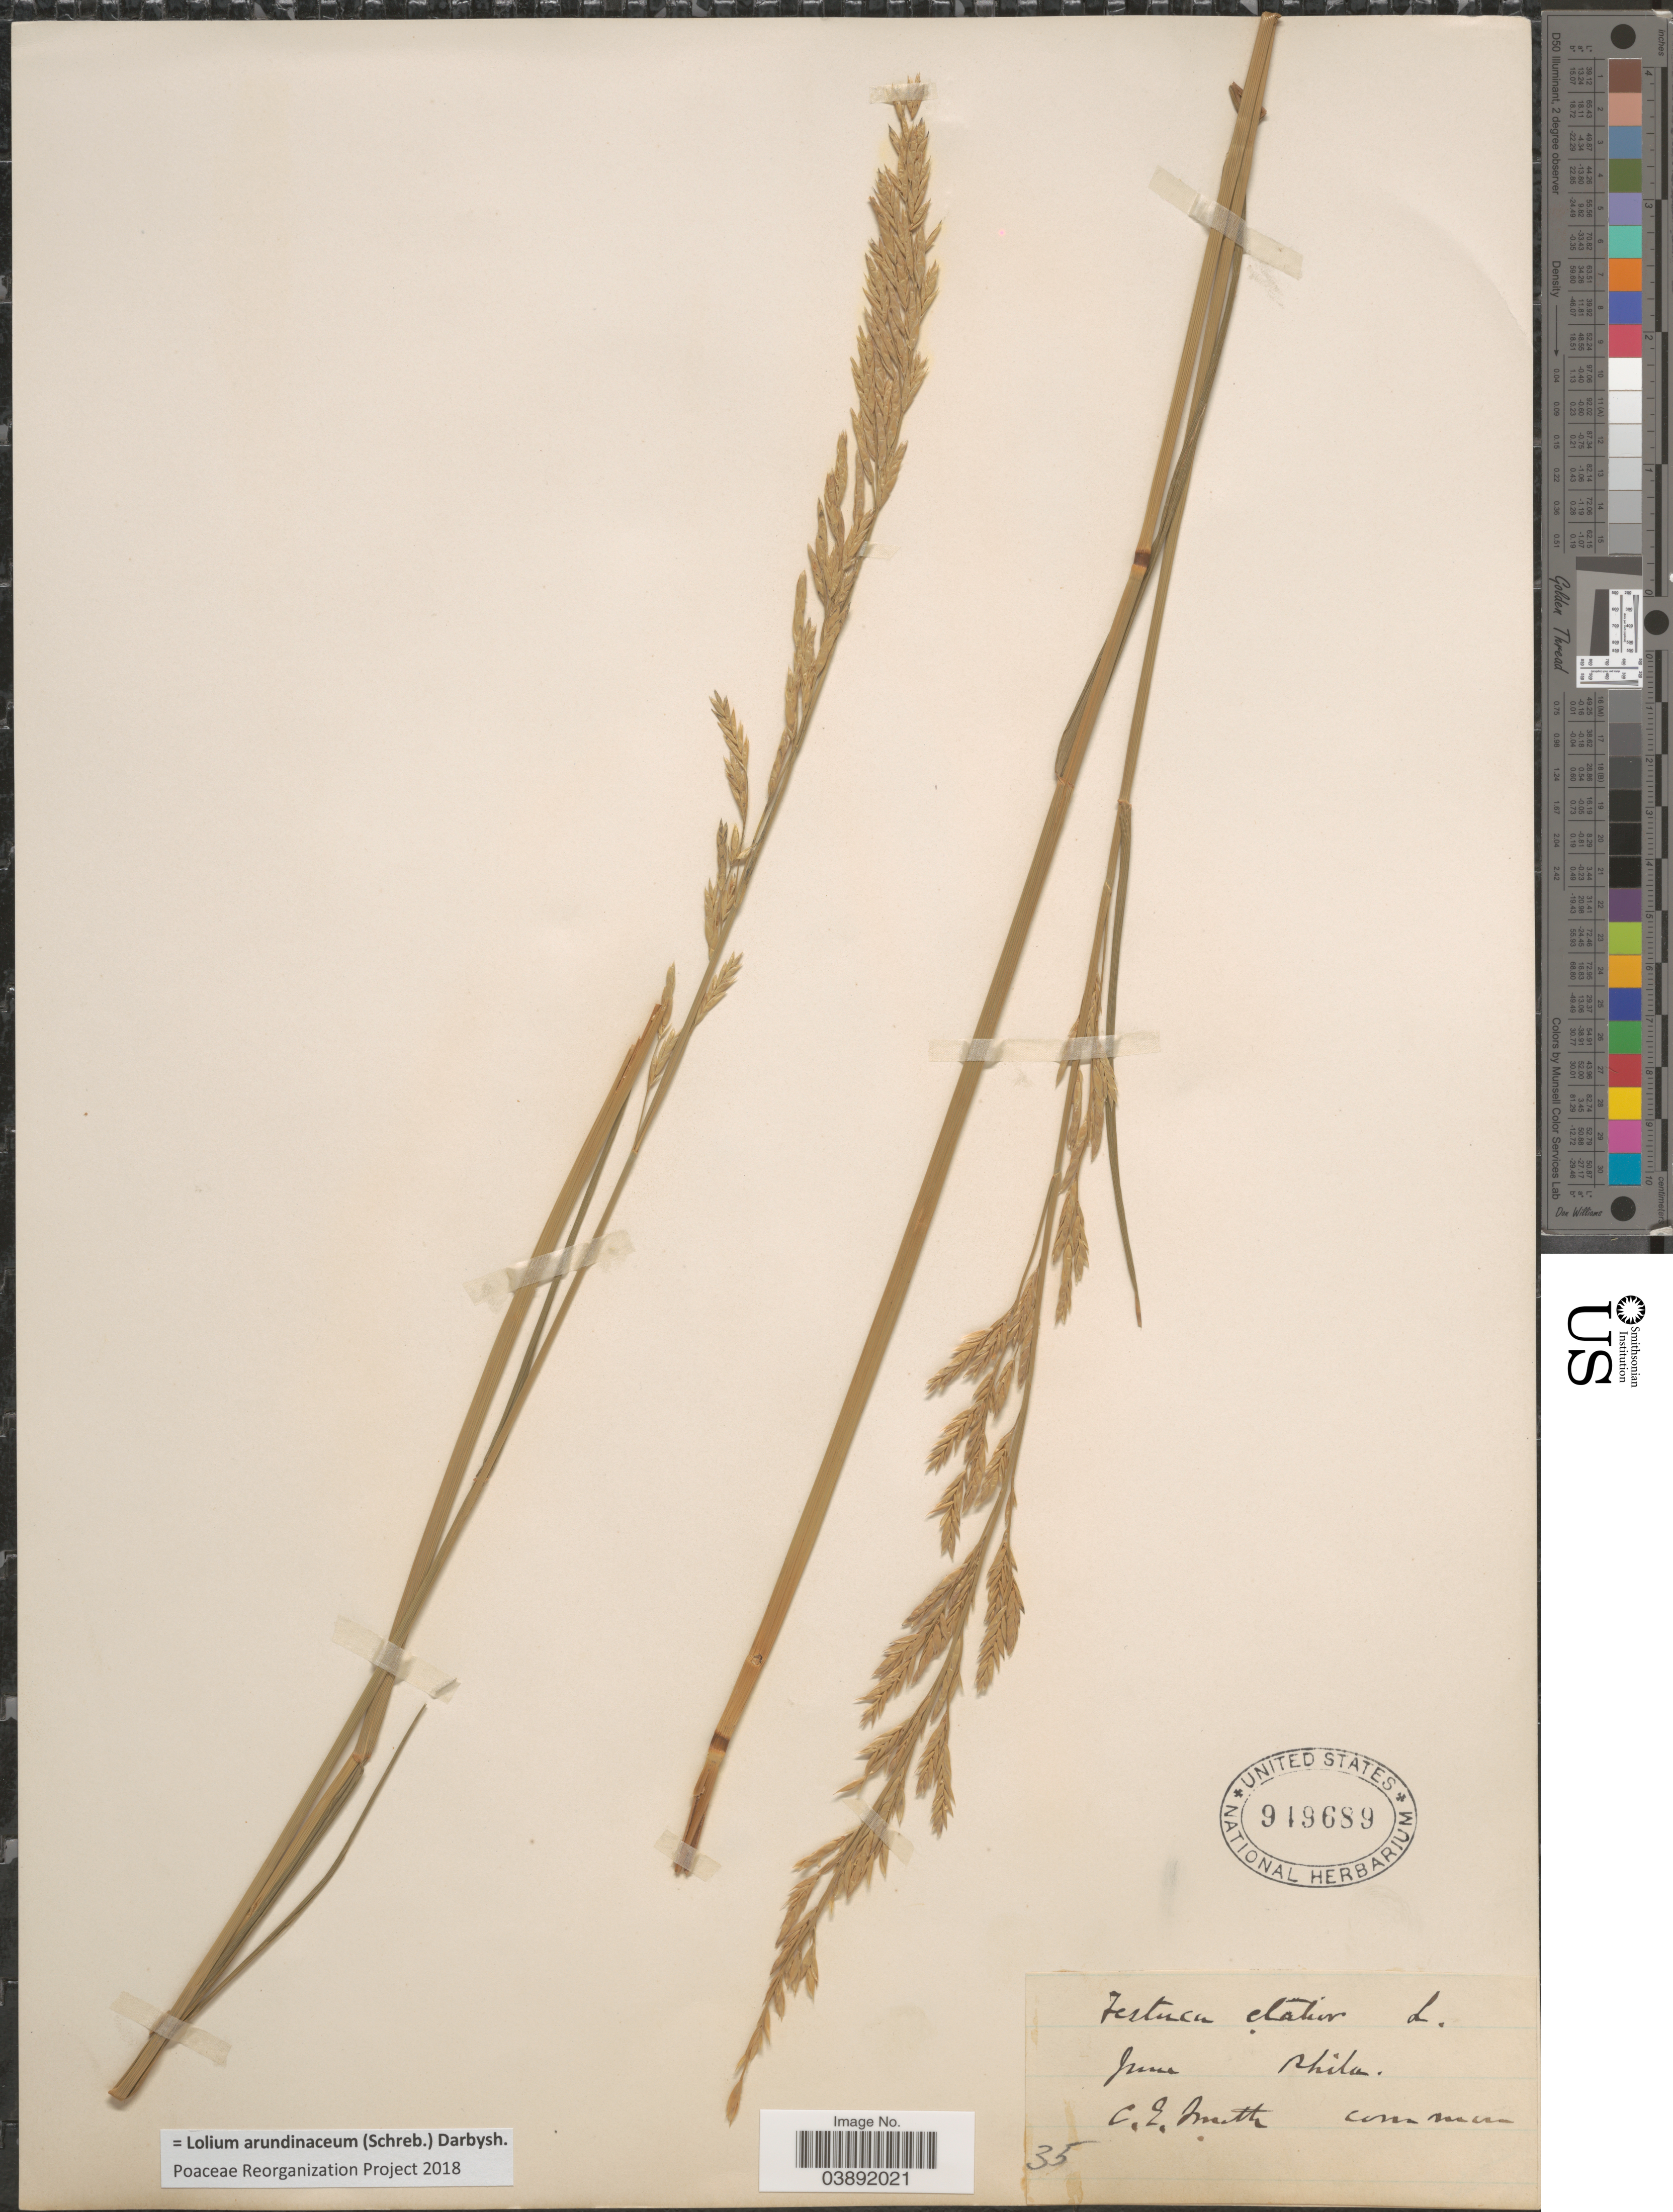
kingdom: Plantae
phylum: Tracheophyta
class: Liliopsida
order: Poales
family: Poaceae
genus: Lolium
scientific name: Lolium arundinaceum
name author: (Schreb.) Darbysh.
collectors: C. E. Smith Jr.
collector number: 35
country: United States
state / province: Pennsylvania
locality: Phila.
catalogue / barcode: US 949689